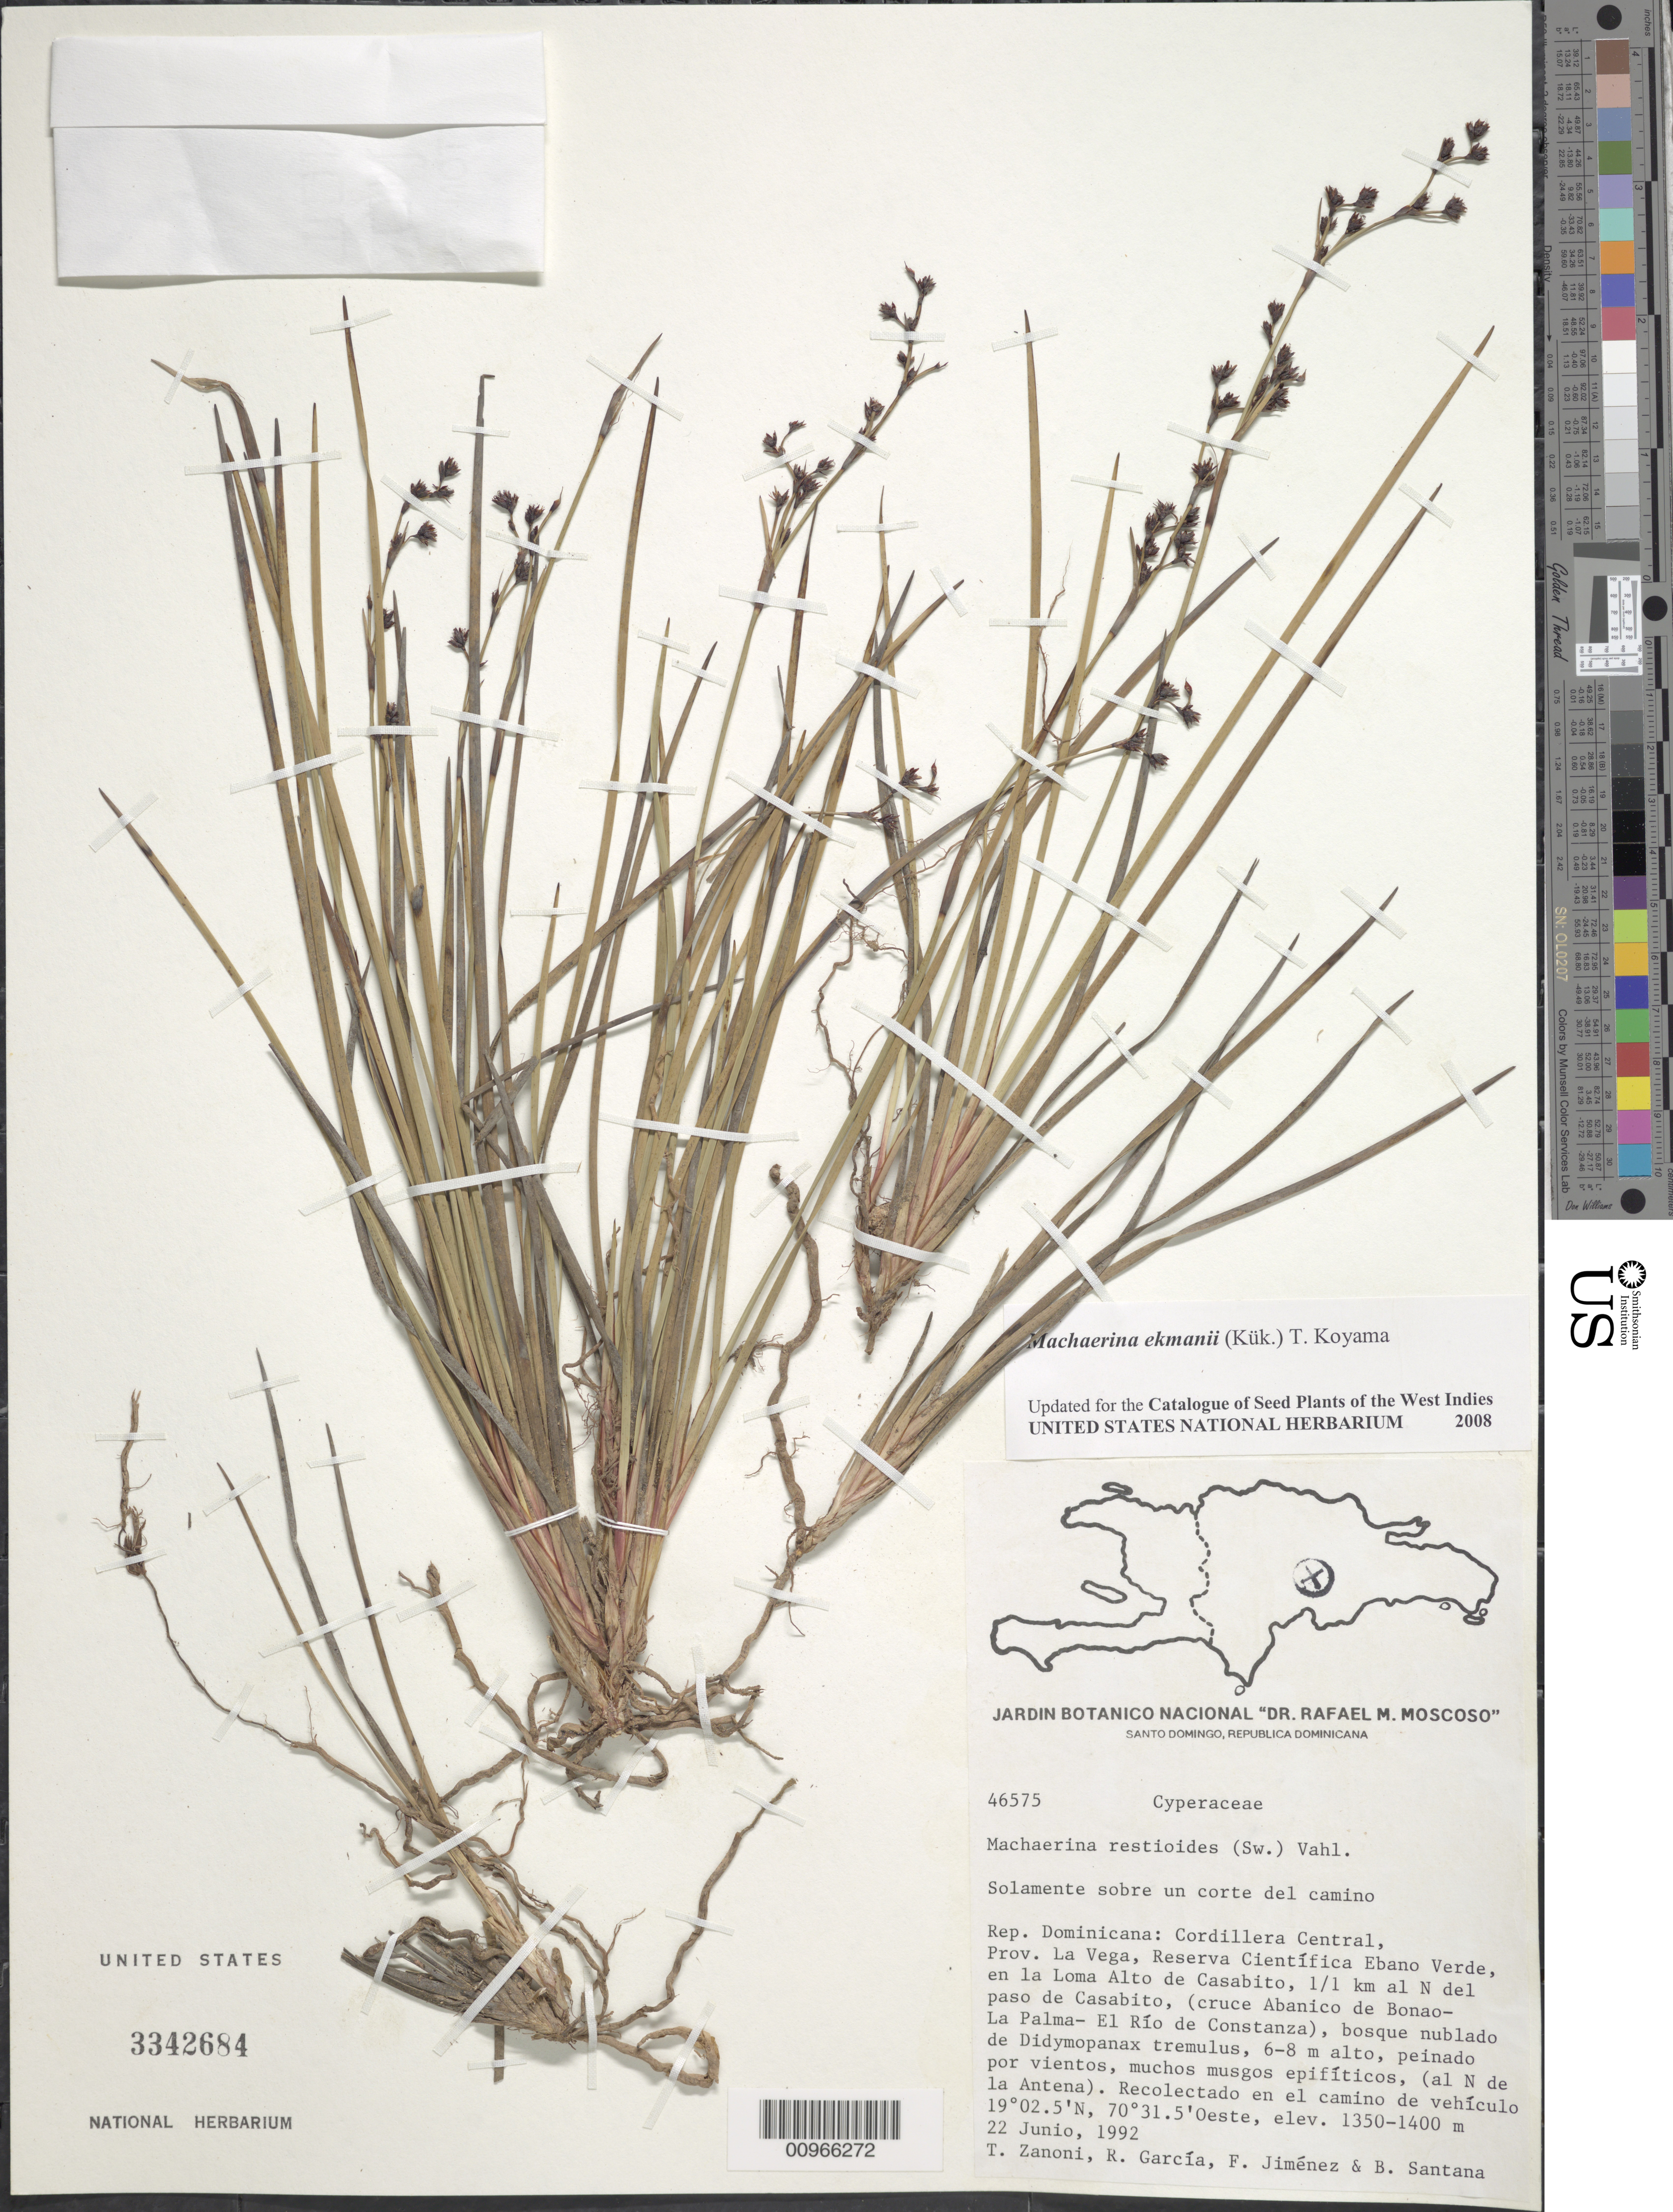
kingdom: Plantae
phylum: Tracheophyta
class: Liliopsida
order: Poales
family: Cyperaceae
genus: Machaerina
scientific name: Machaerina ekmanii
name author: (Kük.) T. Koyama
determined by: Strong, M. T., (US), Smithsonian Institution - National Museum of Natural History (UNITED STATES)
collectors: T. A. Zanoni, R. G. García, F. Jiménez & B. Santana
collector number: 46575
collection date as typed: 22 Jun 1992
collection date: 1992-06-22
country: Dominican Republic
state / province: La Vega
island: Hispaniola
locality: Cordillera Central, Reserva Científica Ebano Verde, en la Loma Alto de Casabito, 1/1 km al N del paso de Casabito, (cruce Abanico de Bonao-La Palma - El Río de Constanza)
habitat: Bosque nublado de Didymopanax tremulus, 6-8 m alto, peinado por vientos, muchos musgos epifíticos (al N de la Antena)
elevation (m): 1350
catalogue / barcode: US 3342684